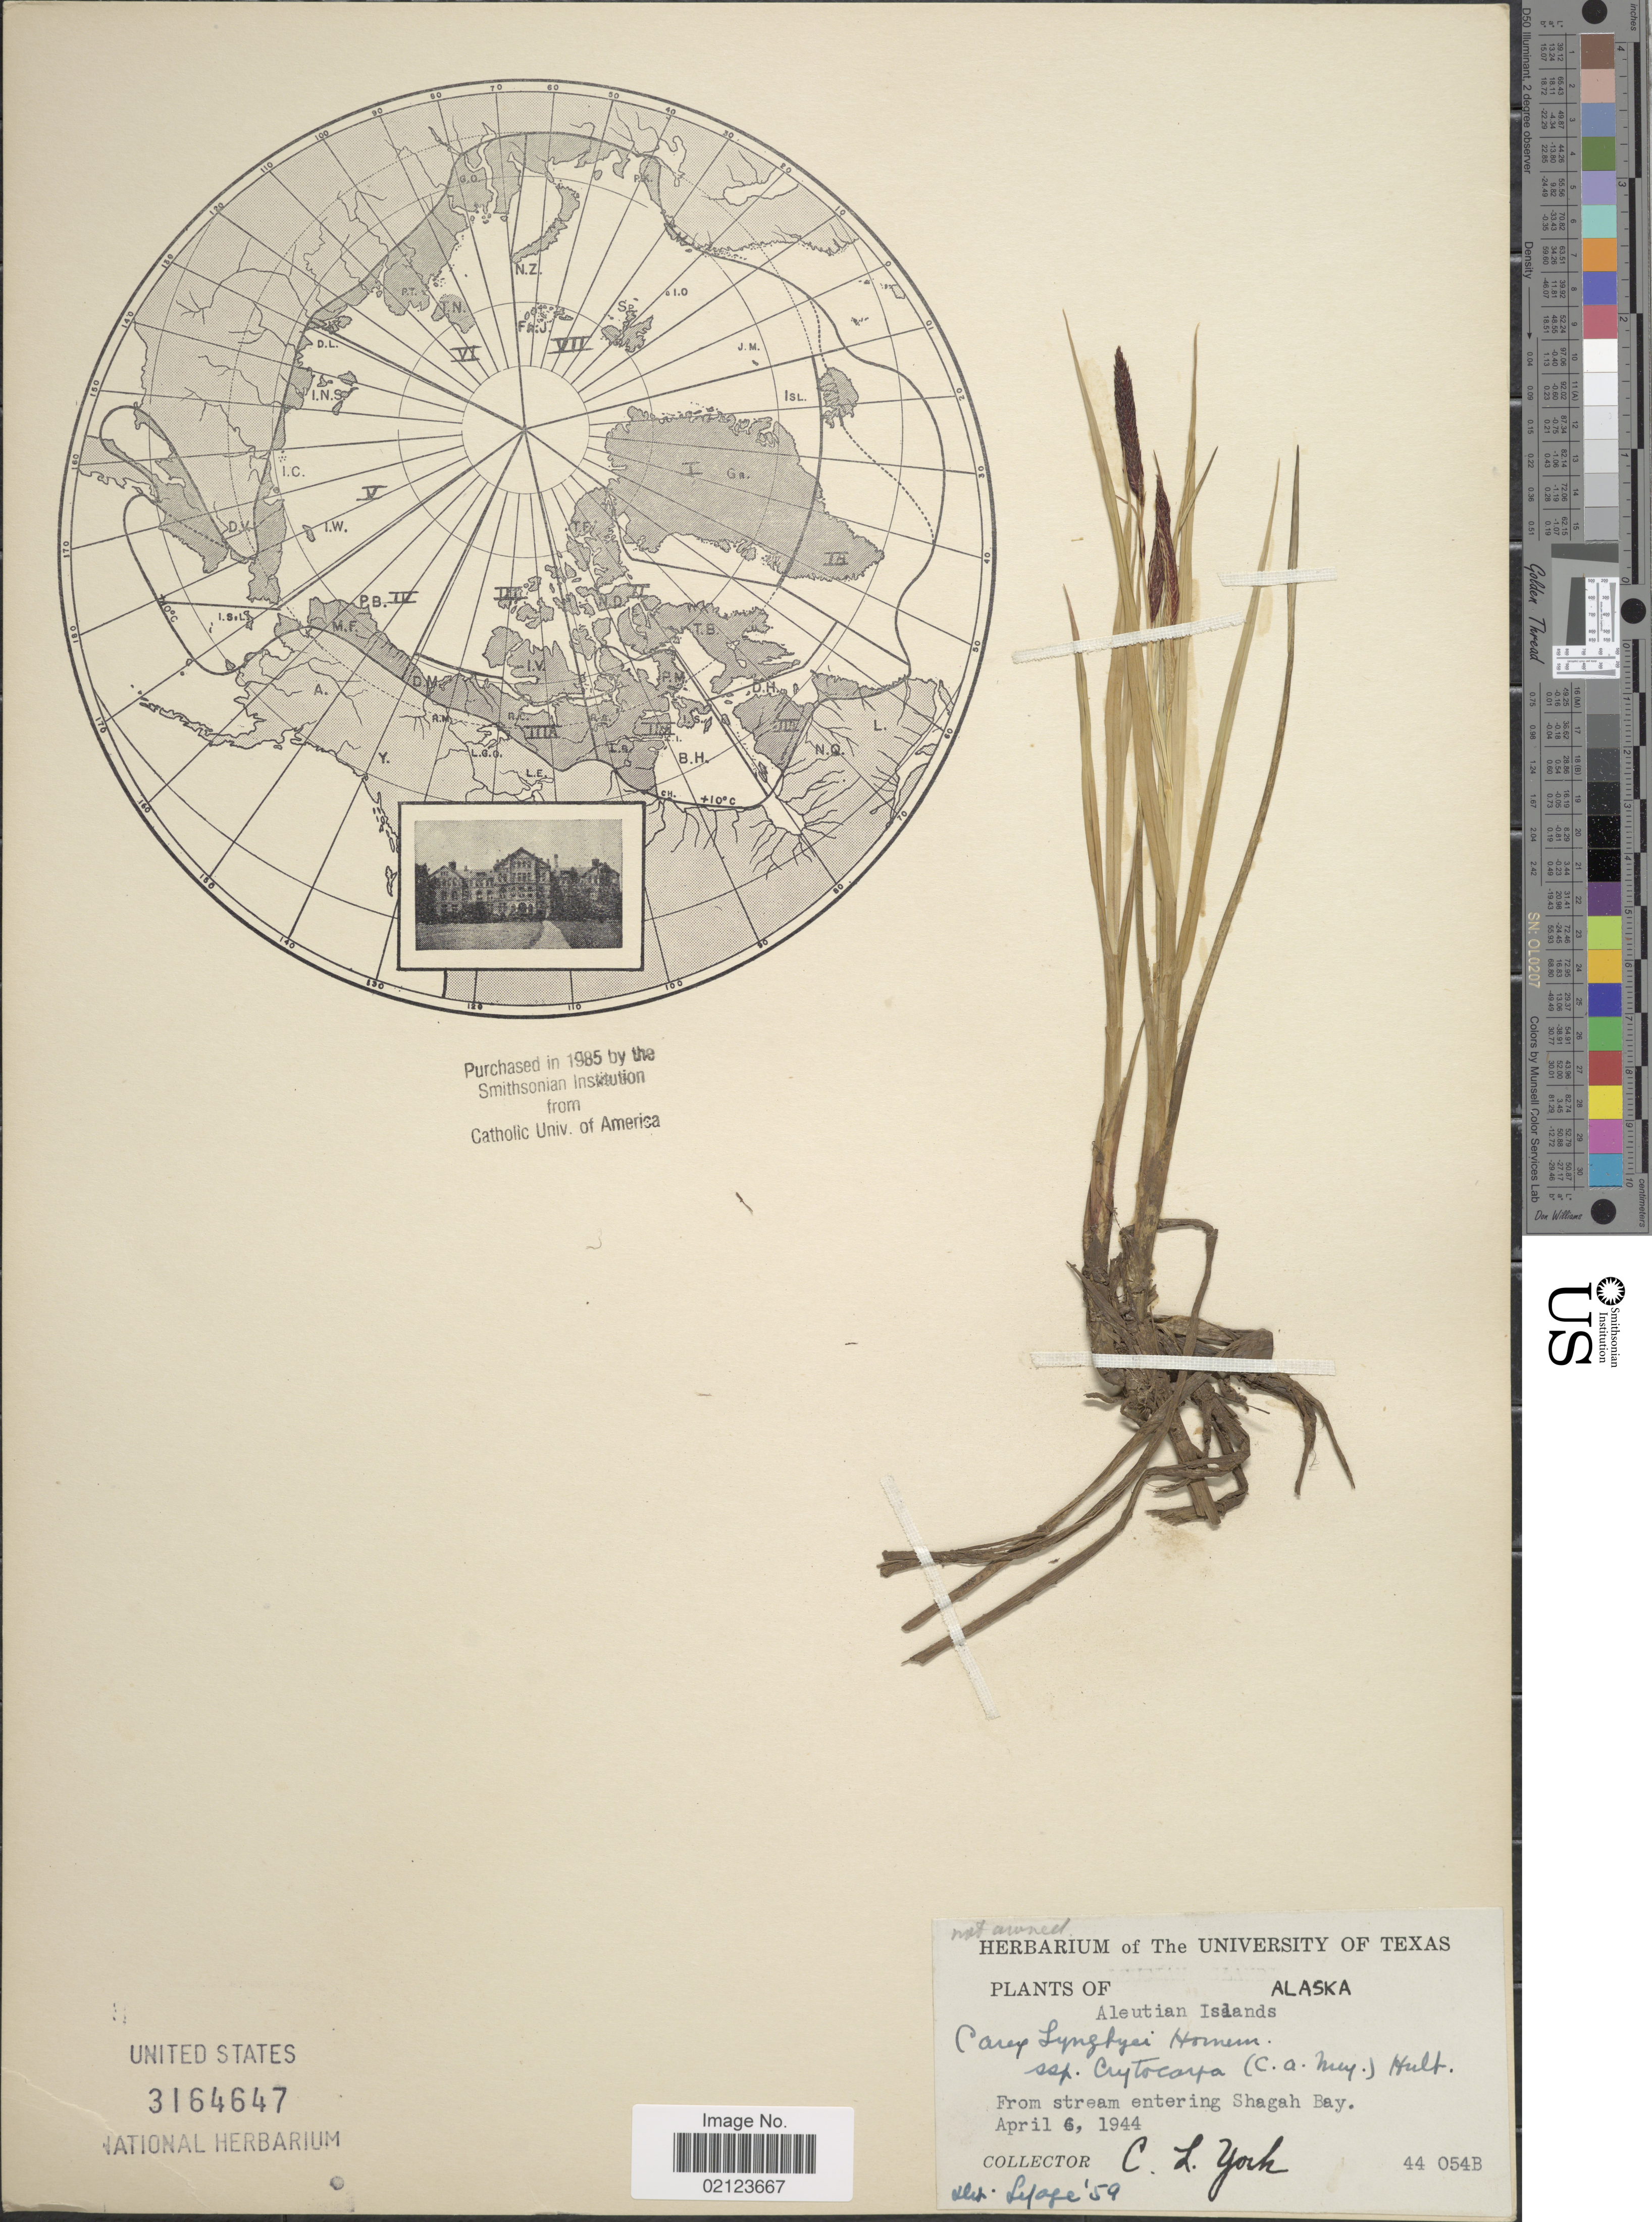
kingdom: Plantae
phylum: Tracheophyta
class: Liliopsida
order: Poales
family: Cyperaceae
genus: Carex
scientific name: Carex lyngbyei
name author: Hornem.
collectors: C. L. York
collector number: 44054B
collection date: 1944-04-06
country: United States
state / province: Alaska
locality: Aleutian Islands. From stream entering Shagah Bay.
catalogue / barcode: US 3164647